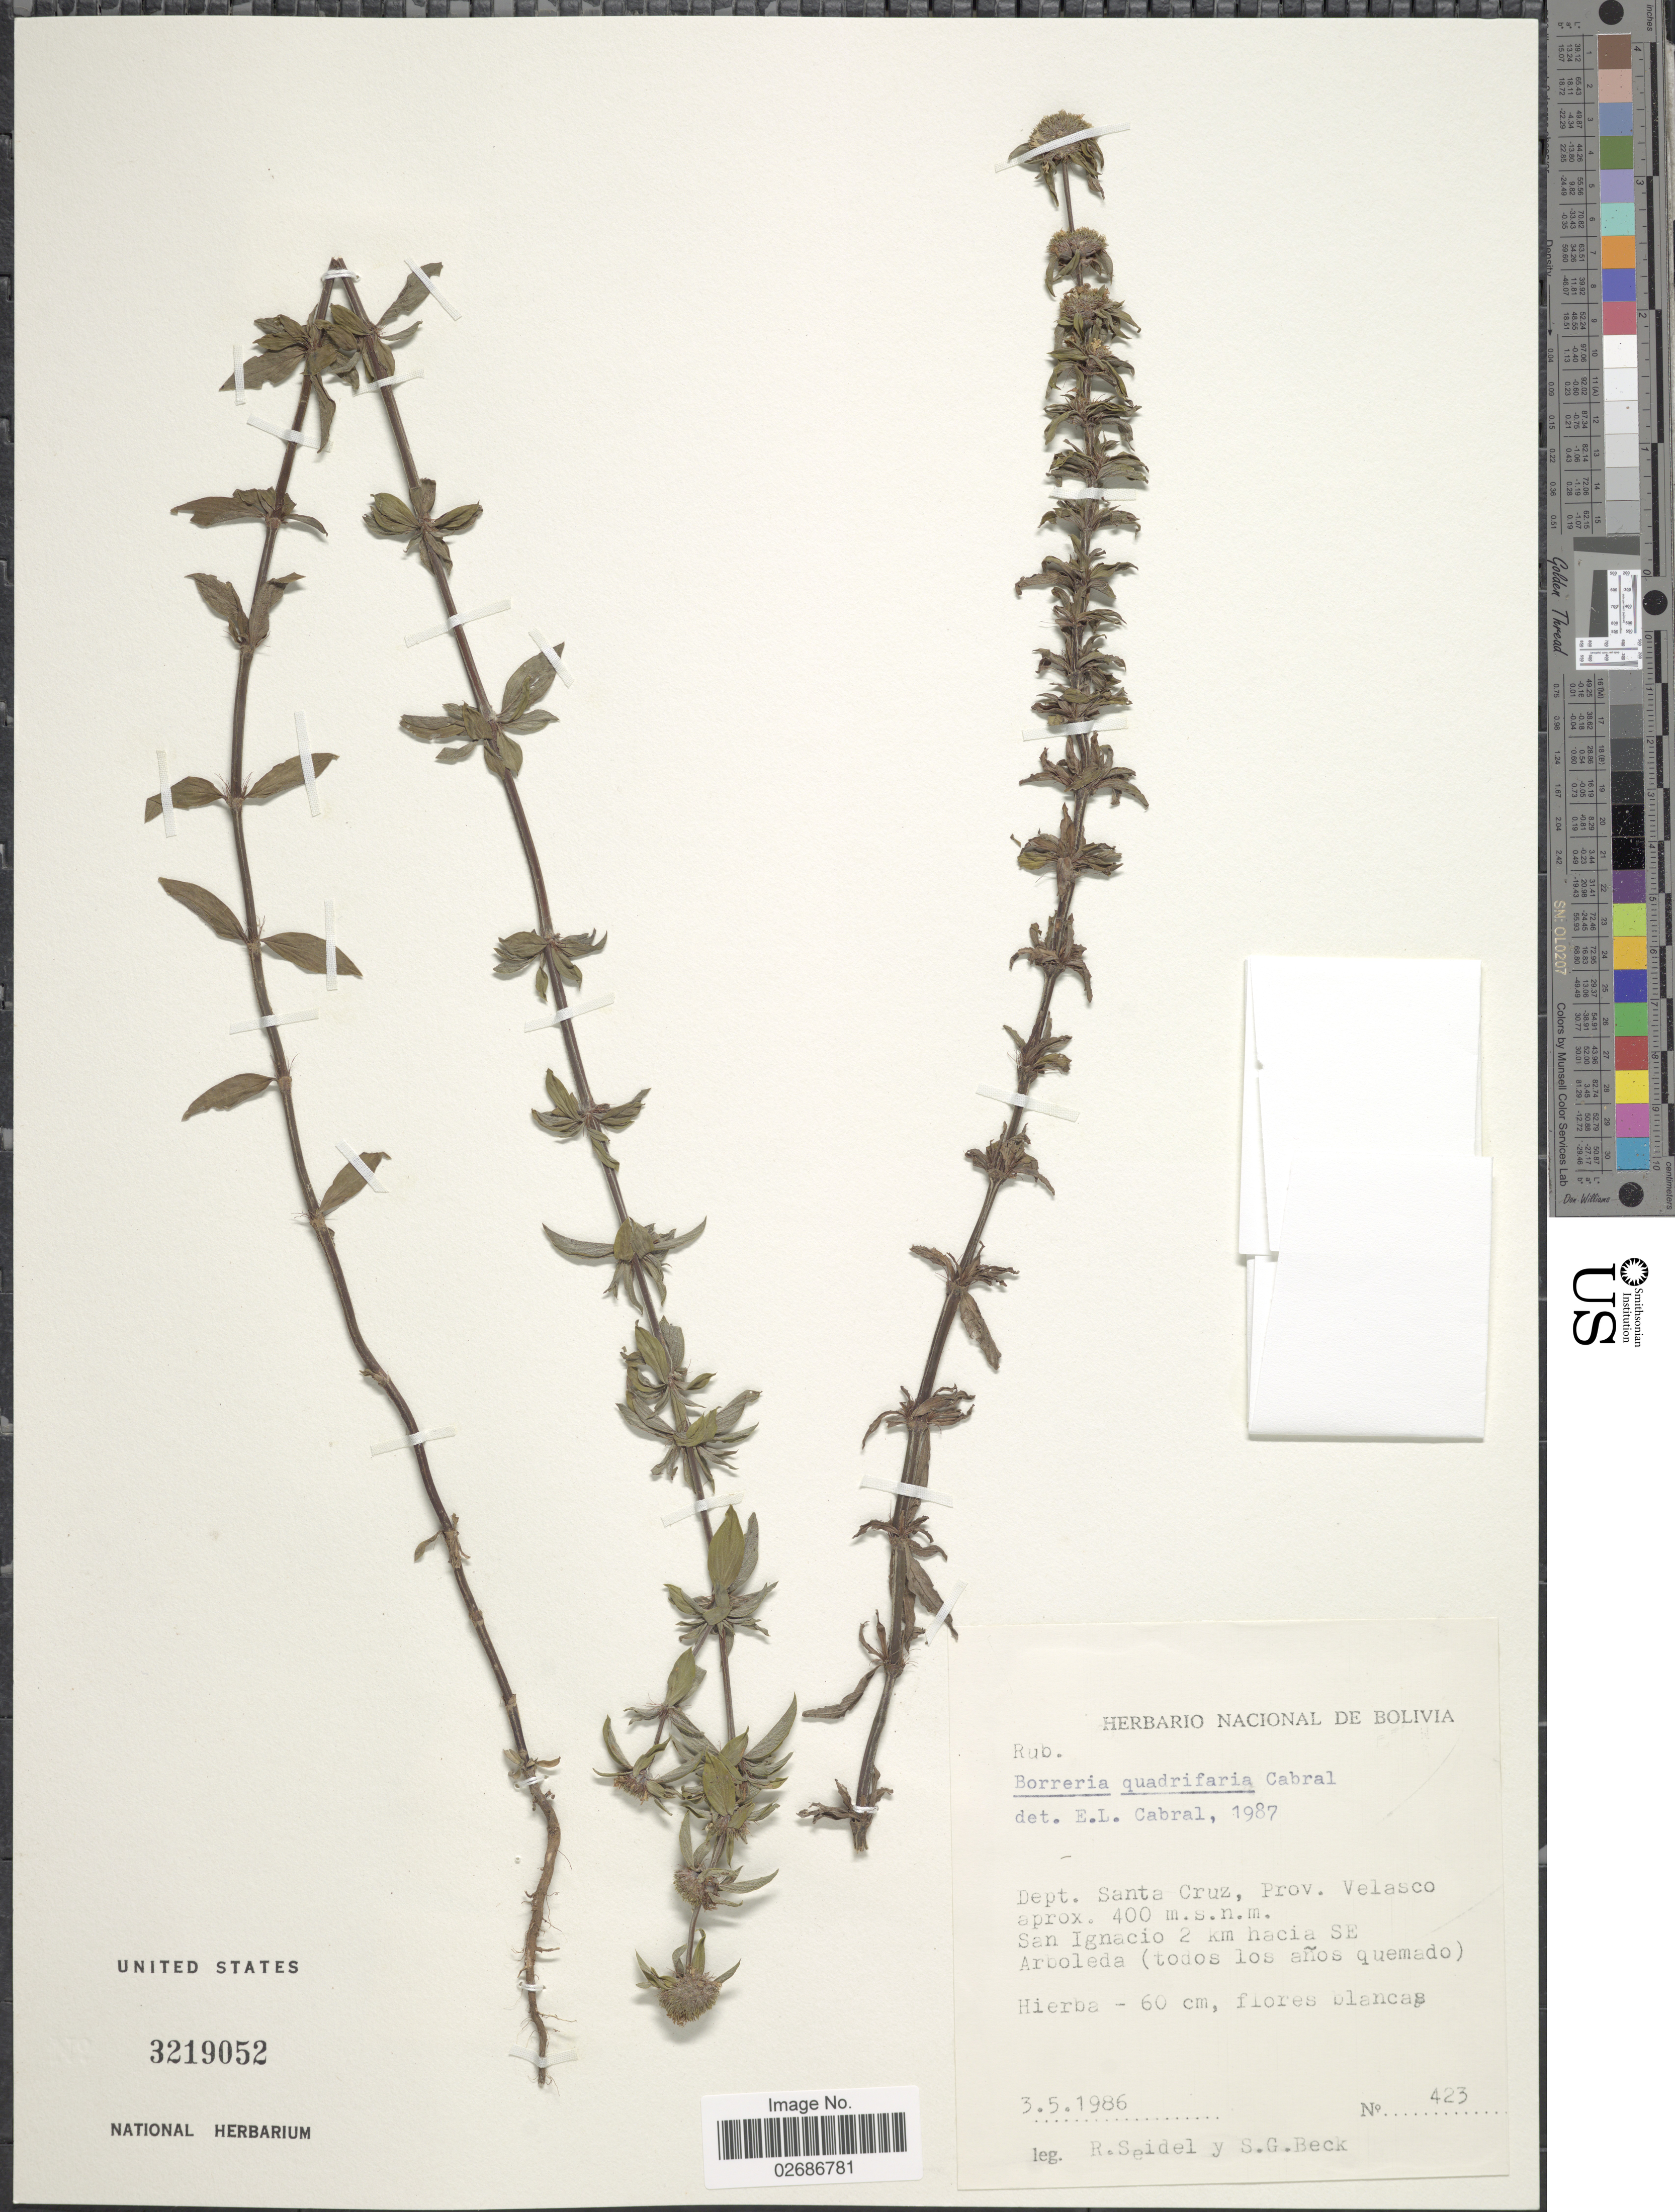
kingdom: Plantae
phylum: Tracheophyta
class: Magnoliopsida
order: Gentianales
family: Rubiaceae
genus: Borreria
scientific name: Borreria quadrifaria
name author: E.L. Cabral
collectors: R. Seidel & S. G. Beck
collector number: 423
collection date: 1986-05-03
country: Bolivia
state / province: Santa Cruz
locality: Prov. Velasco. San Ignacio 2 km hacia SE Arboleda (todos los anos quemado)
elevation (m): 400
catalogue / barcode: US 3219052